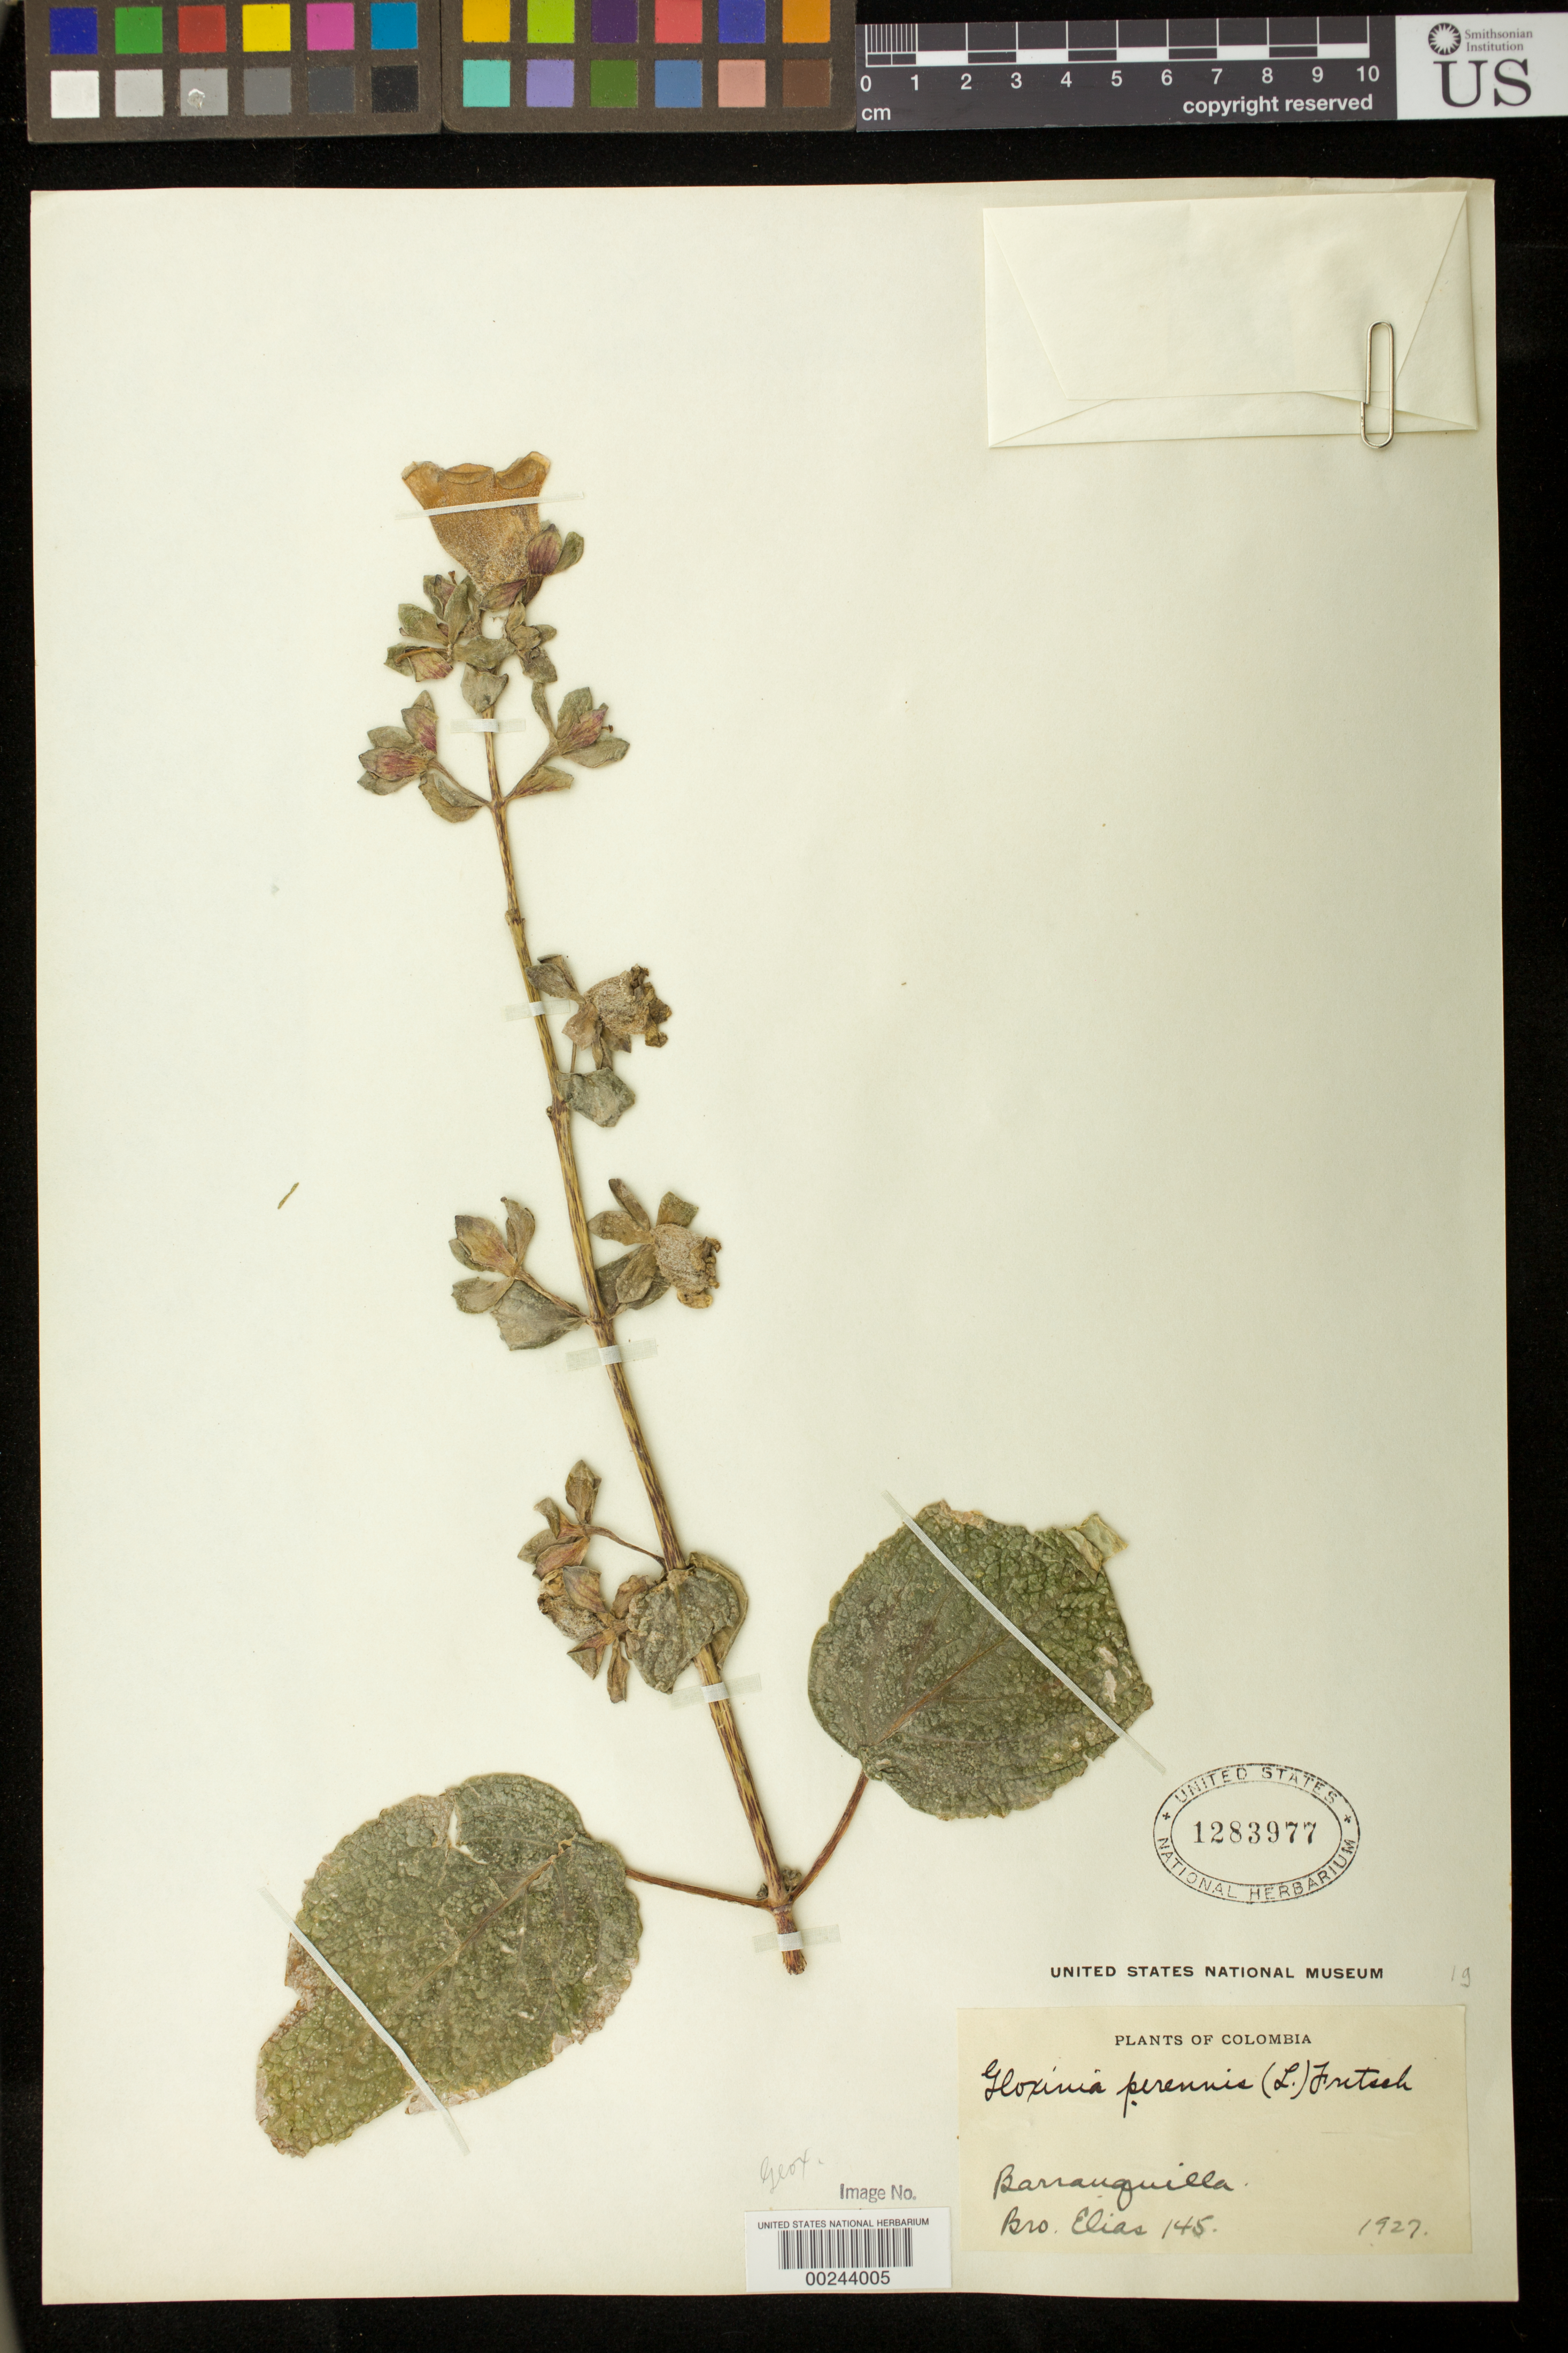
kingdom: Plantae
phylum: Tracheophyta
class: Magnoliopsida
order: Lamiales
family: Gesneriaceae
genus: Gloxinia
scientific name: Gloxinia perennis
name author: (L.) Fritsch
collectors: Bro. Elias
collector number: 145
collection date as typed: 1927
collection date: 1927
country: Colombia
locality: Barrauquilla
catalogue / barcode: US 1283977